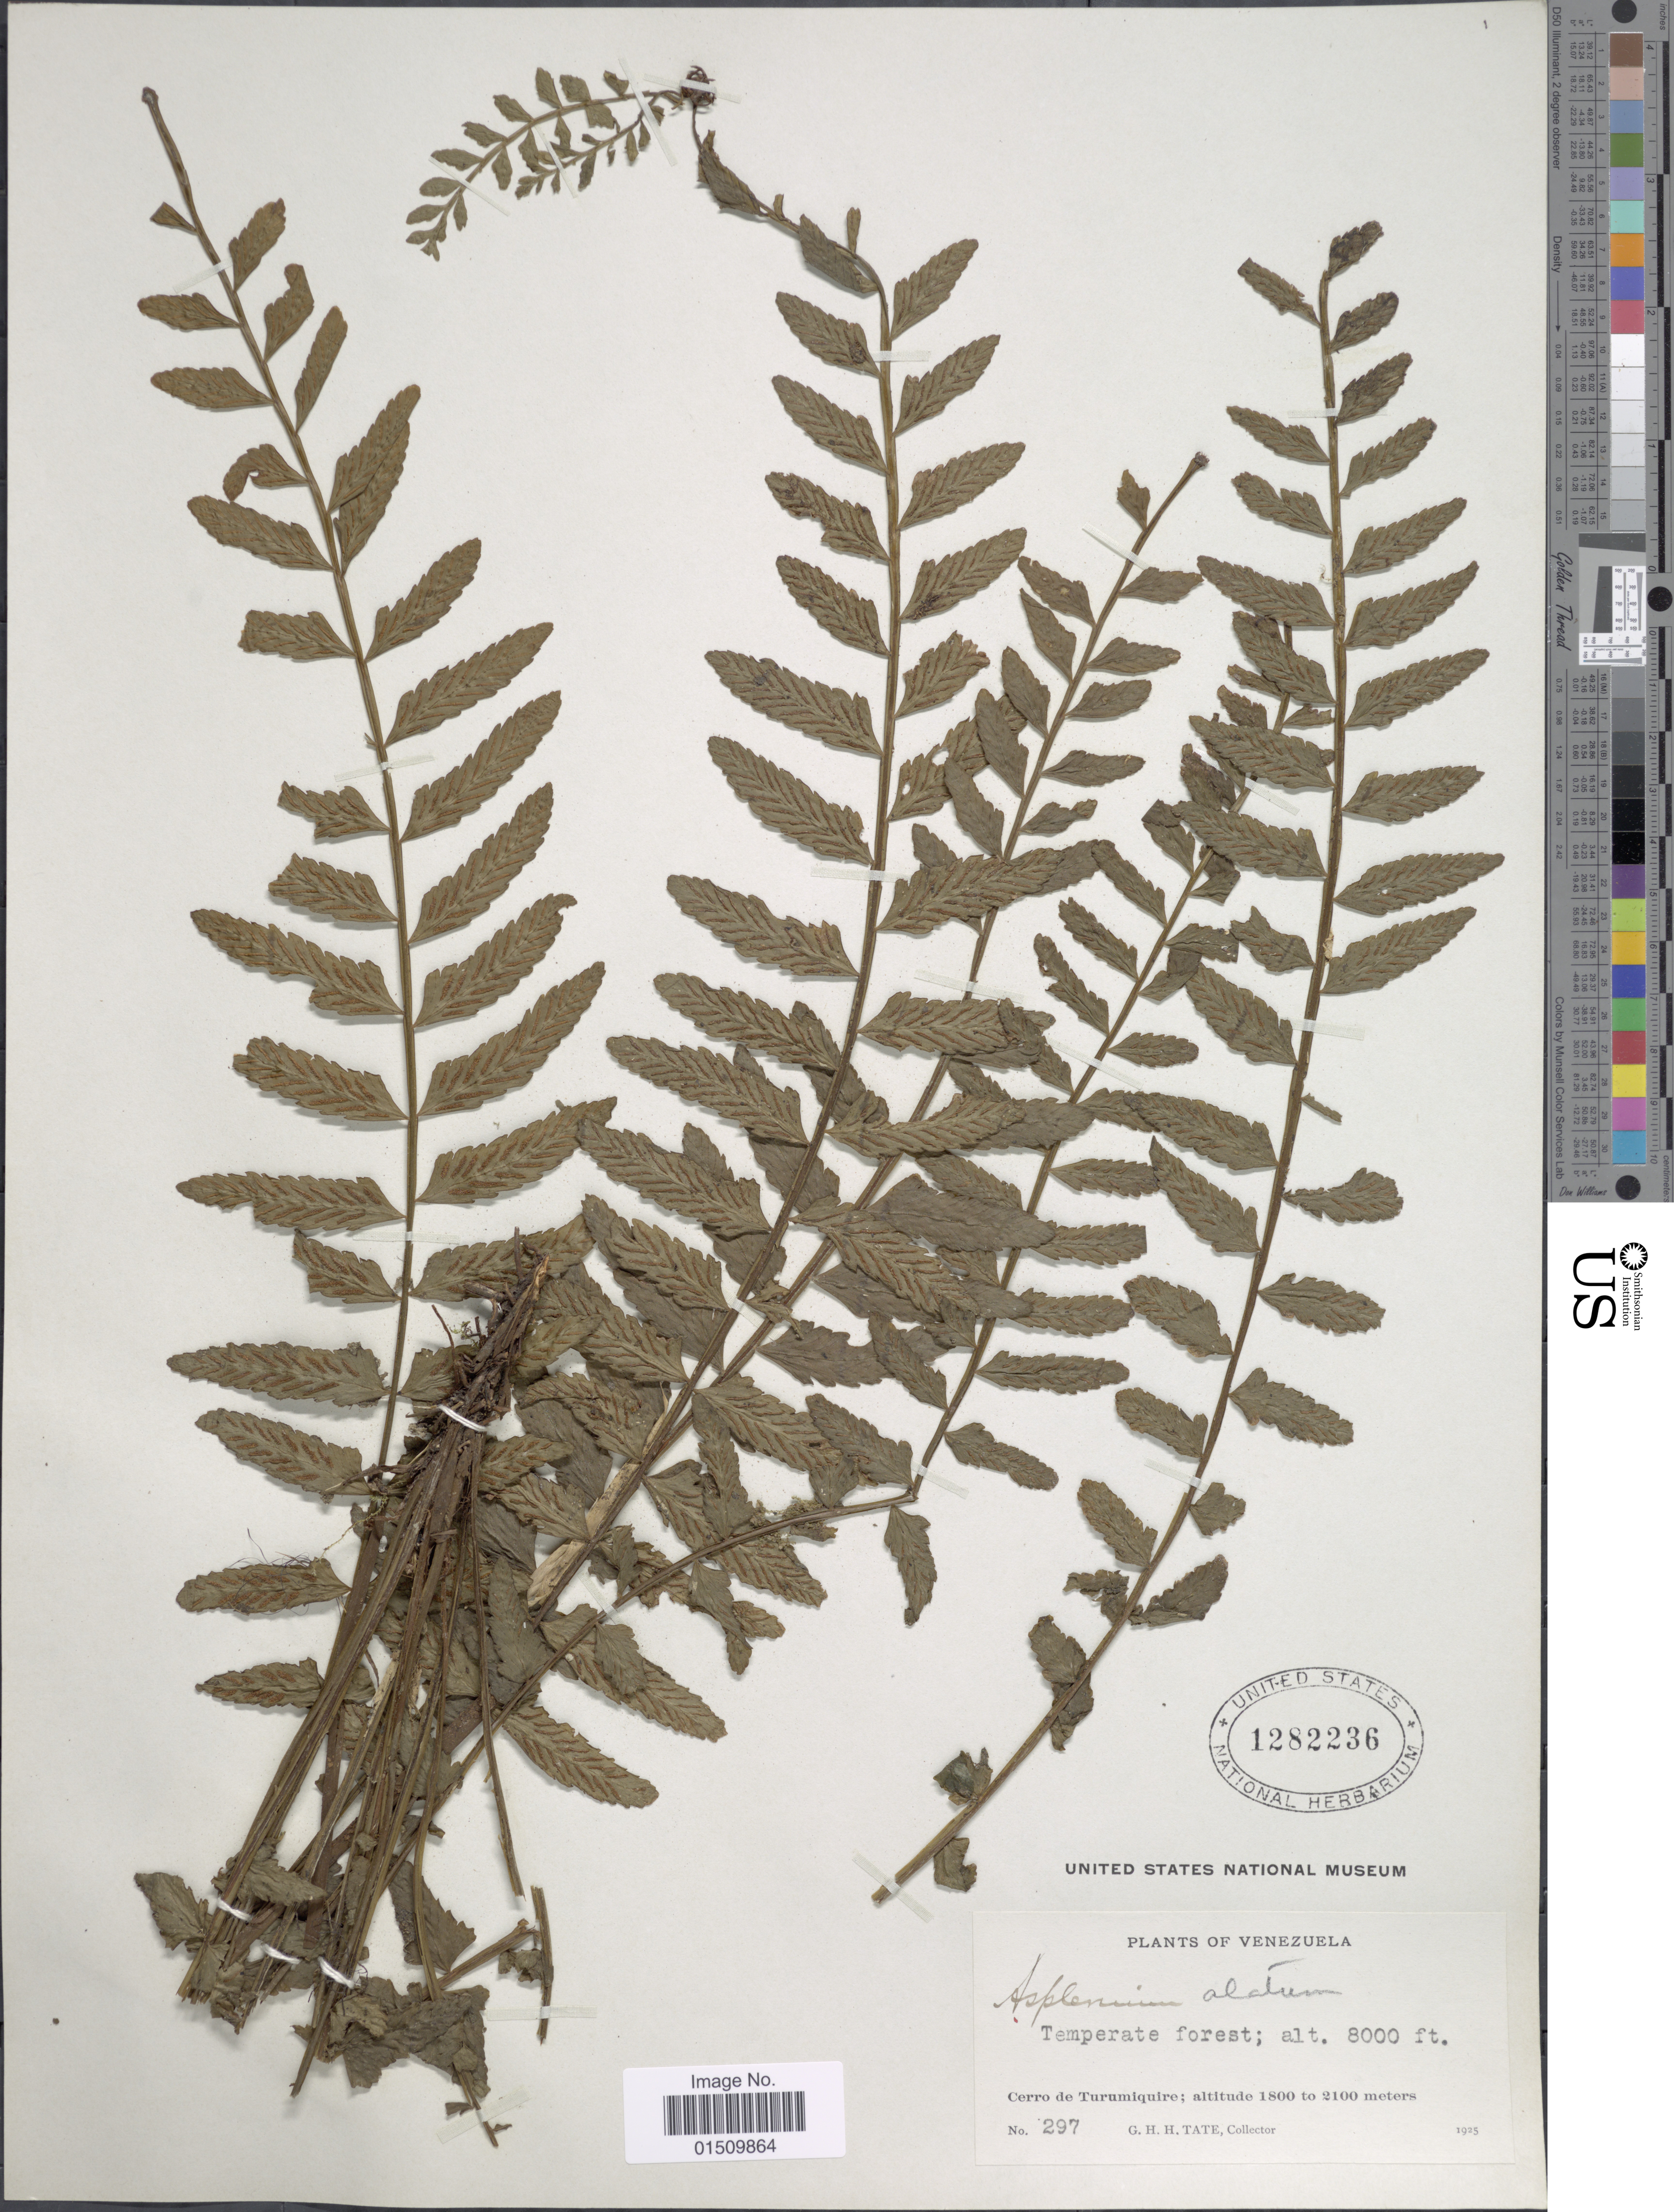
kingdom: Plantae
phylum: Tracheophyta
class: Polypodiopsida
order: Polypodiales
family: Aspleniaceae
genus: Asplenium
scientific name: Asplenium alatum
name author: Humb. & Bonpl. ex Willd.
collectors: G. Tate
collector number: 297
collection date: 1925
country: Venezuela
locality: Venezuela, Cerro de Turumiquire.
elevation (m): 2438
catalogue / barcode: US 1282236